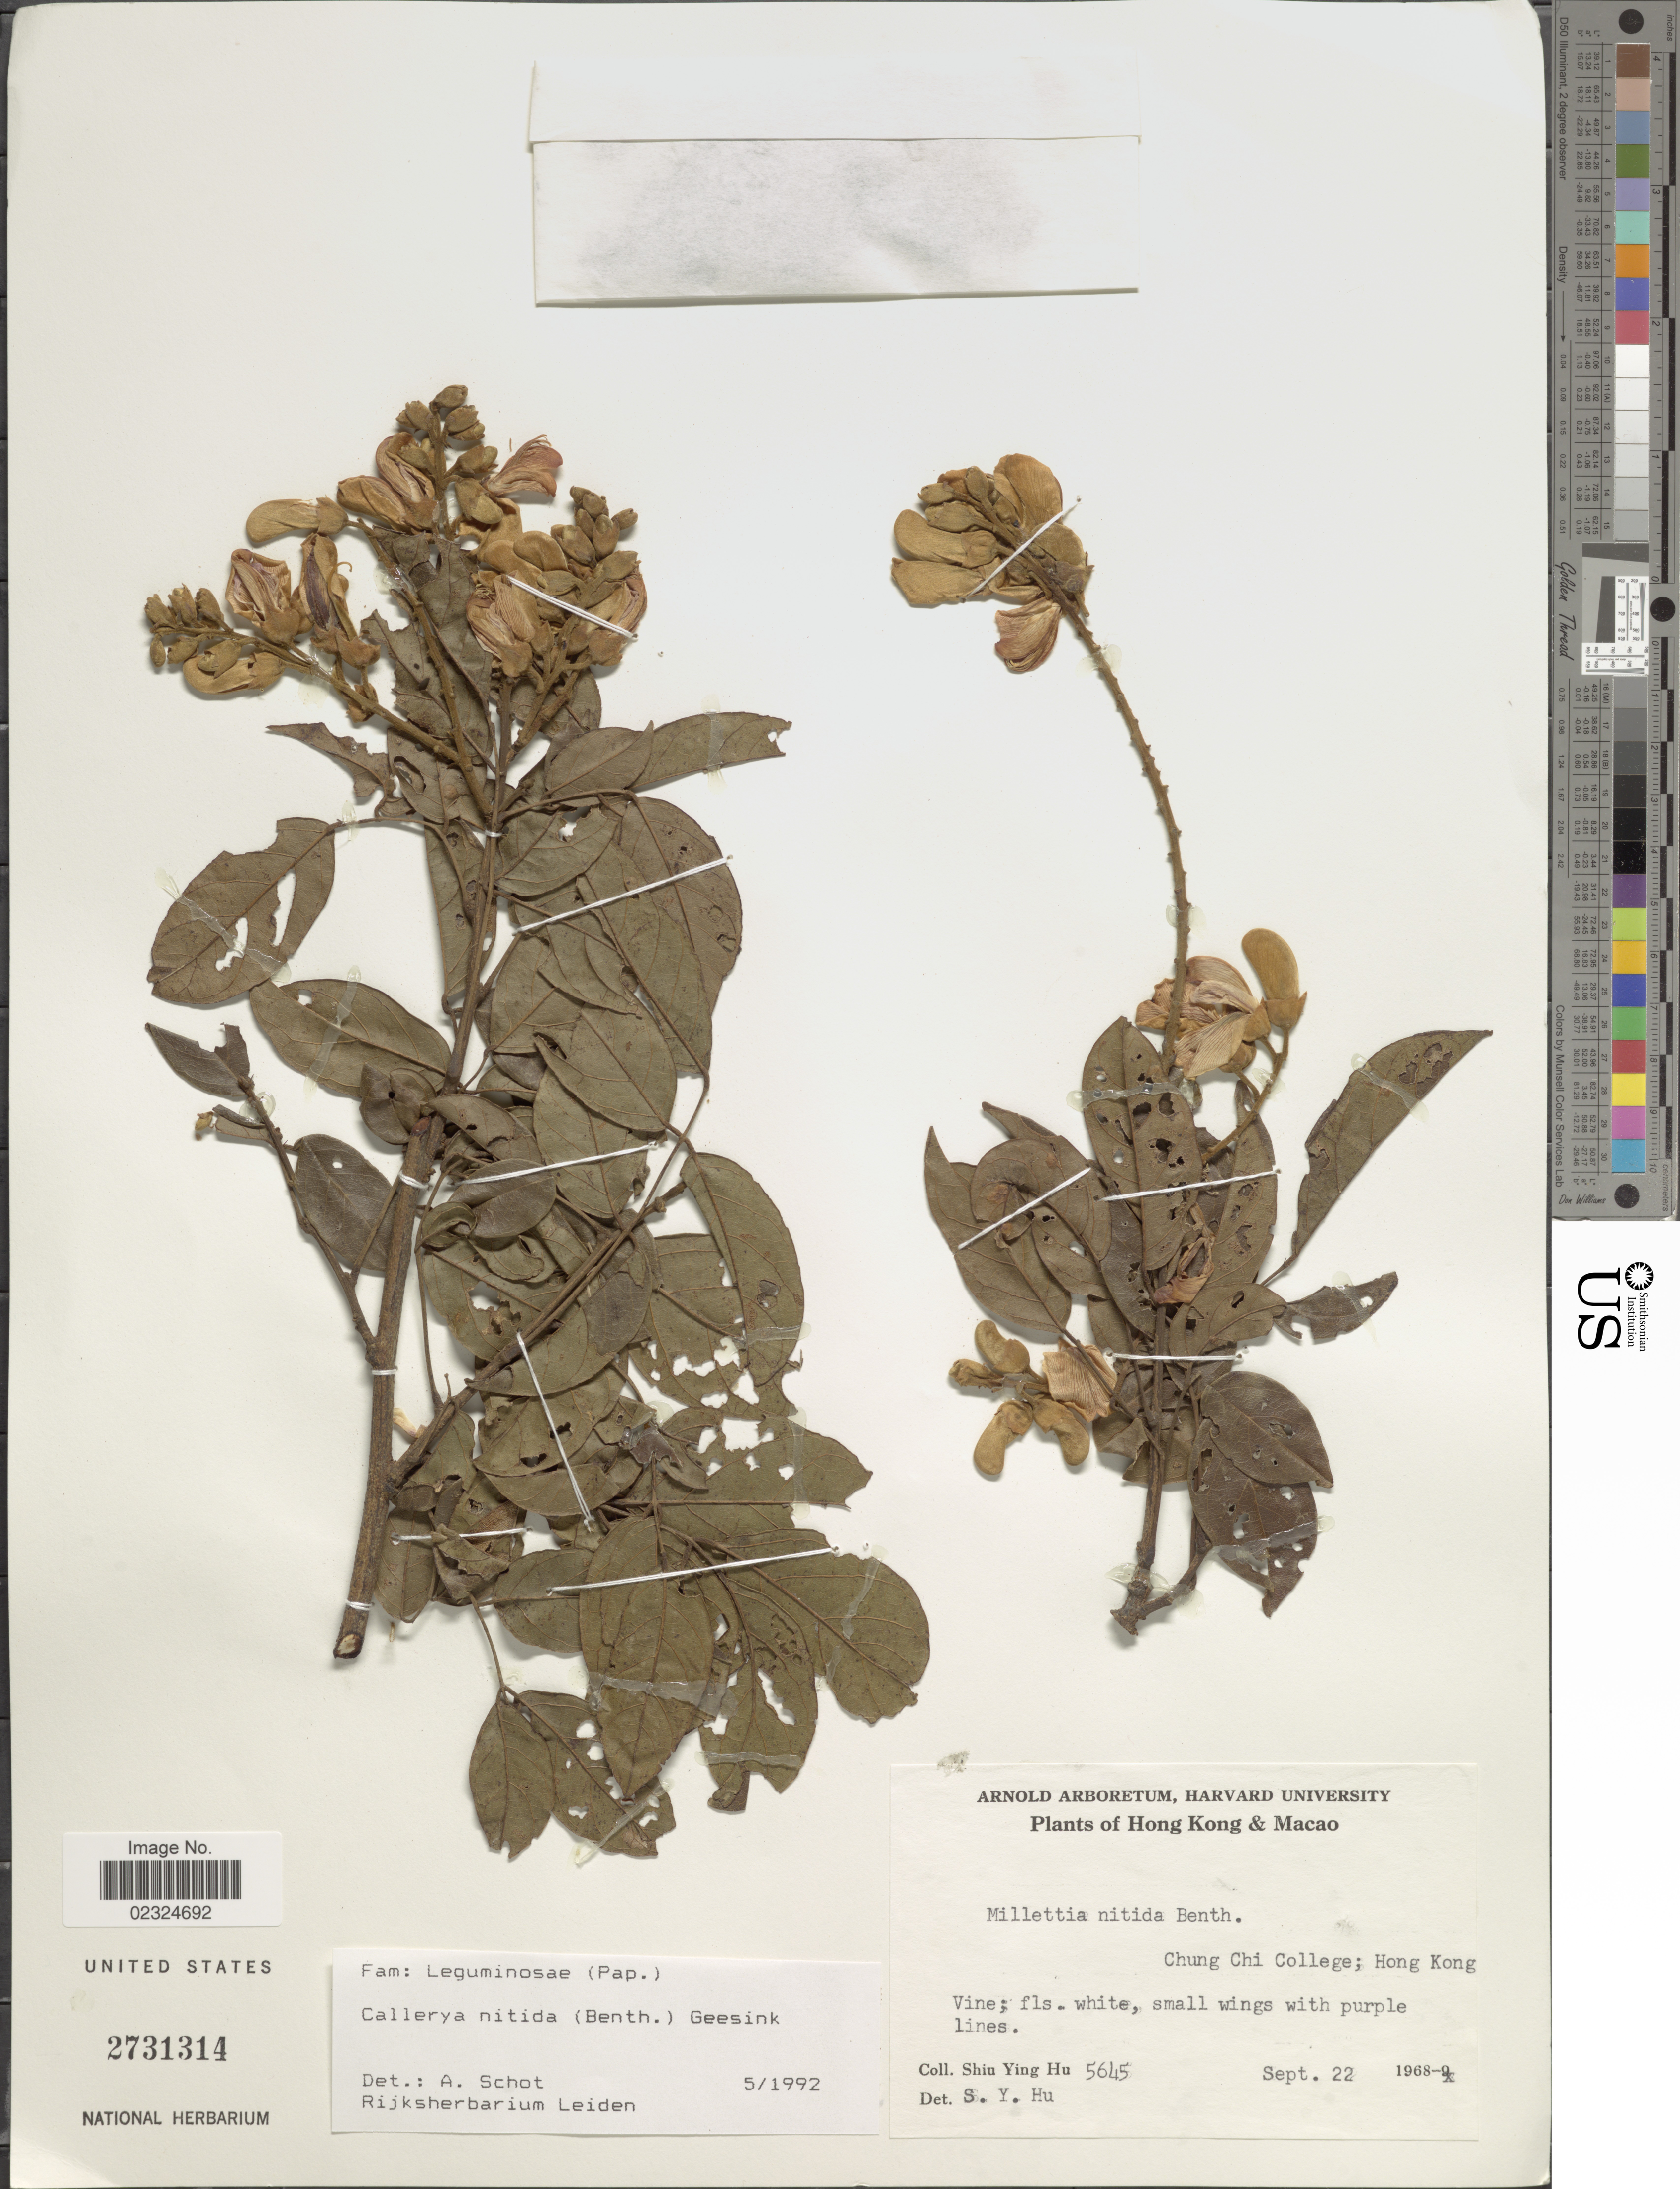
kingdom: Plantae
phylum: Tracheophyta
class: Magnoliopsida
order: Fabales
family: Fabaceae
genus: Callerya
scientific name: Callerya nitida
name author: (Benth.) R. Geesink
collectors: S. Y. Hu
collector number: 5645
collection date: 1968-09-22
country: China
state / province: Hong Kong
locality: Hong Kong, Macao Chung Chi College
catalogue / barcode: US 2731314